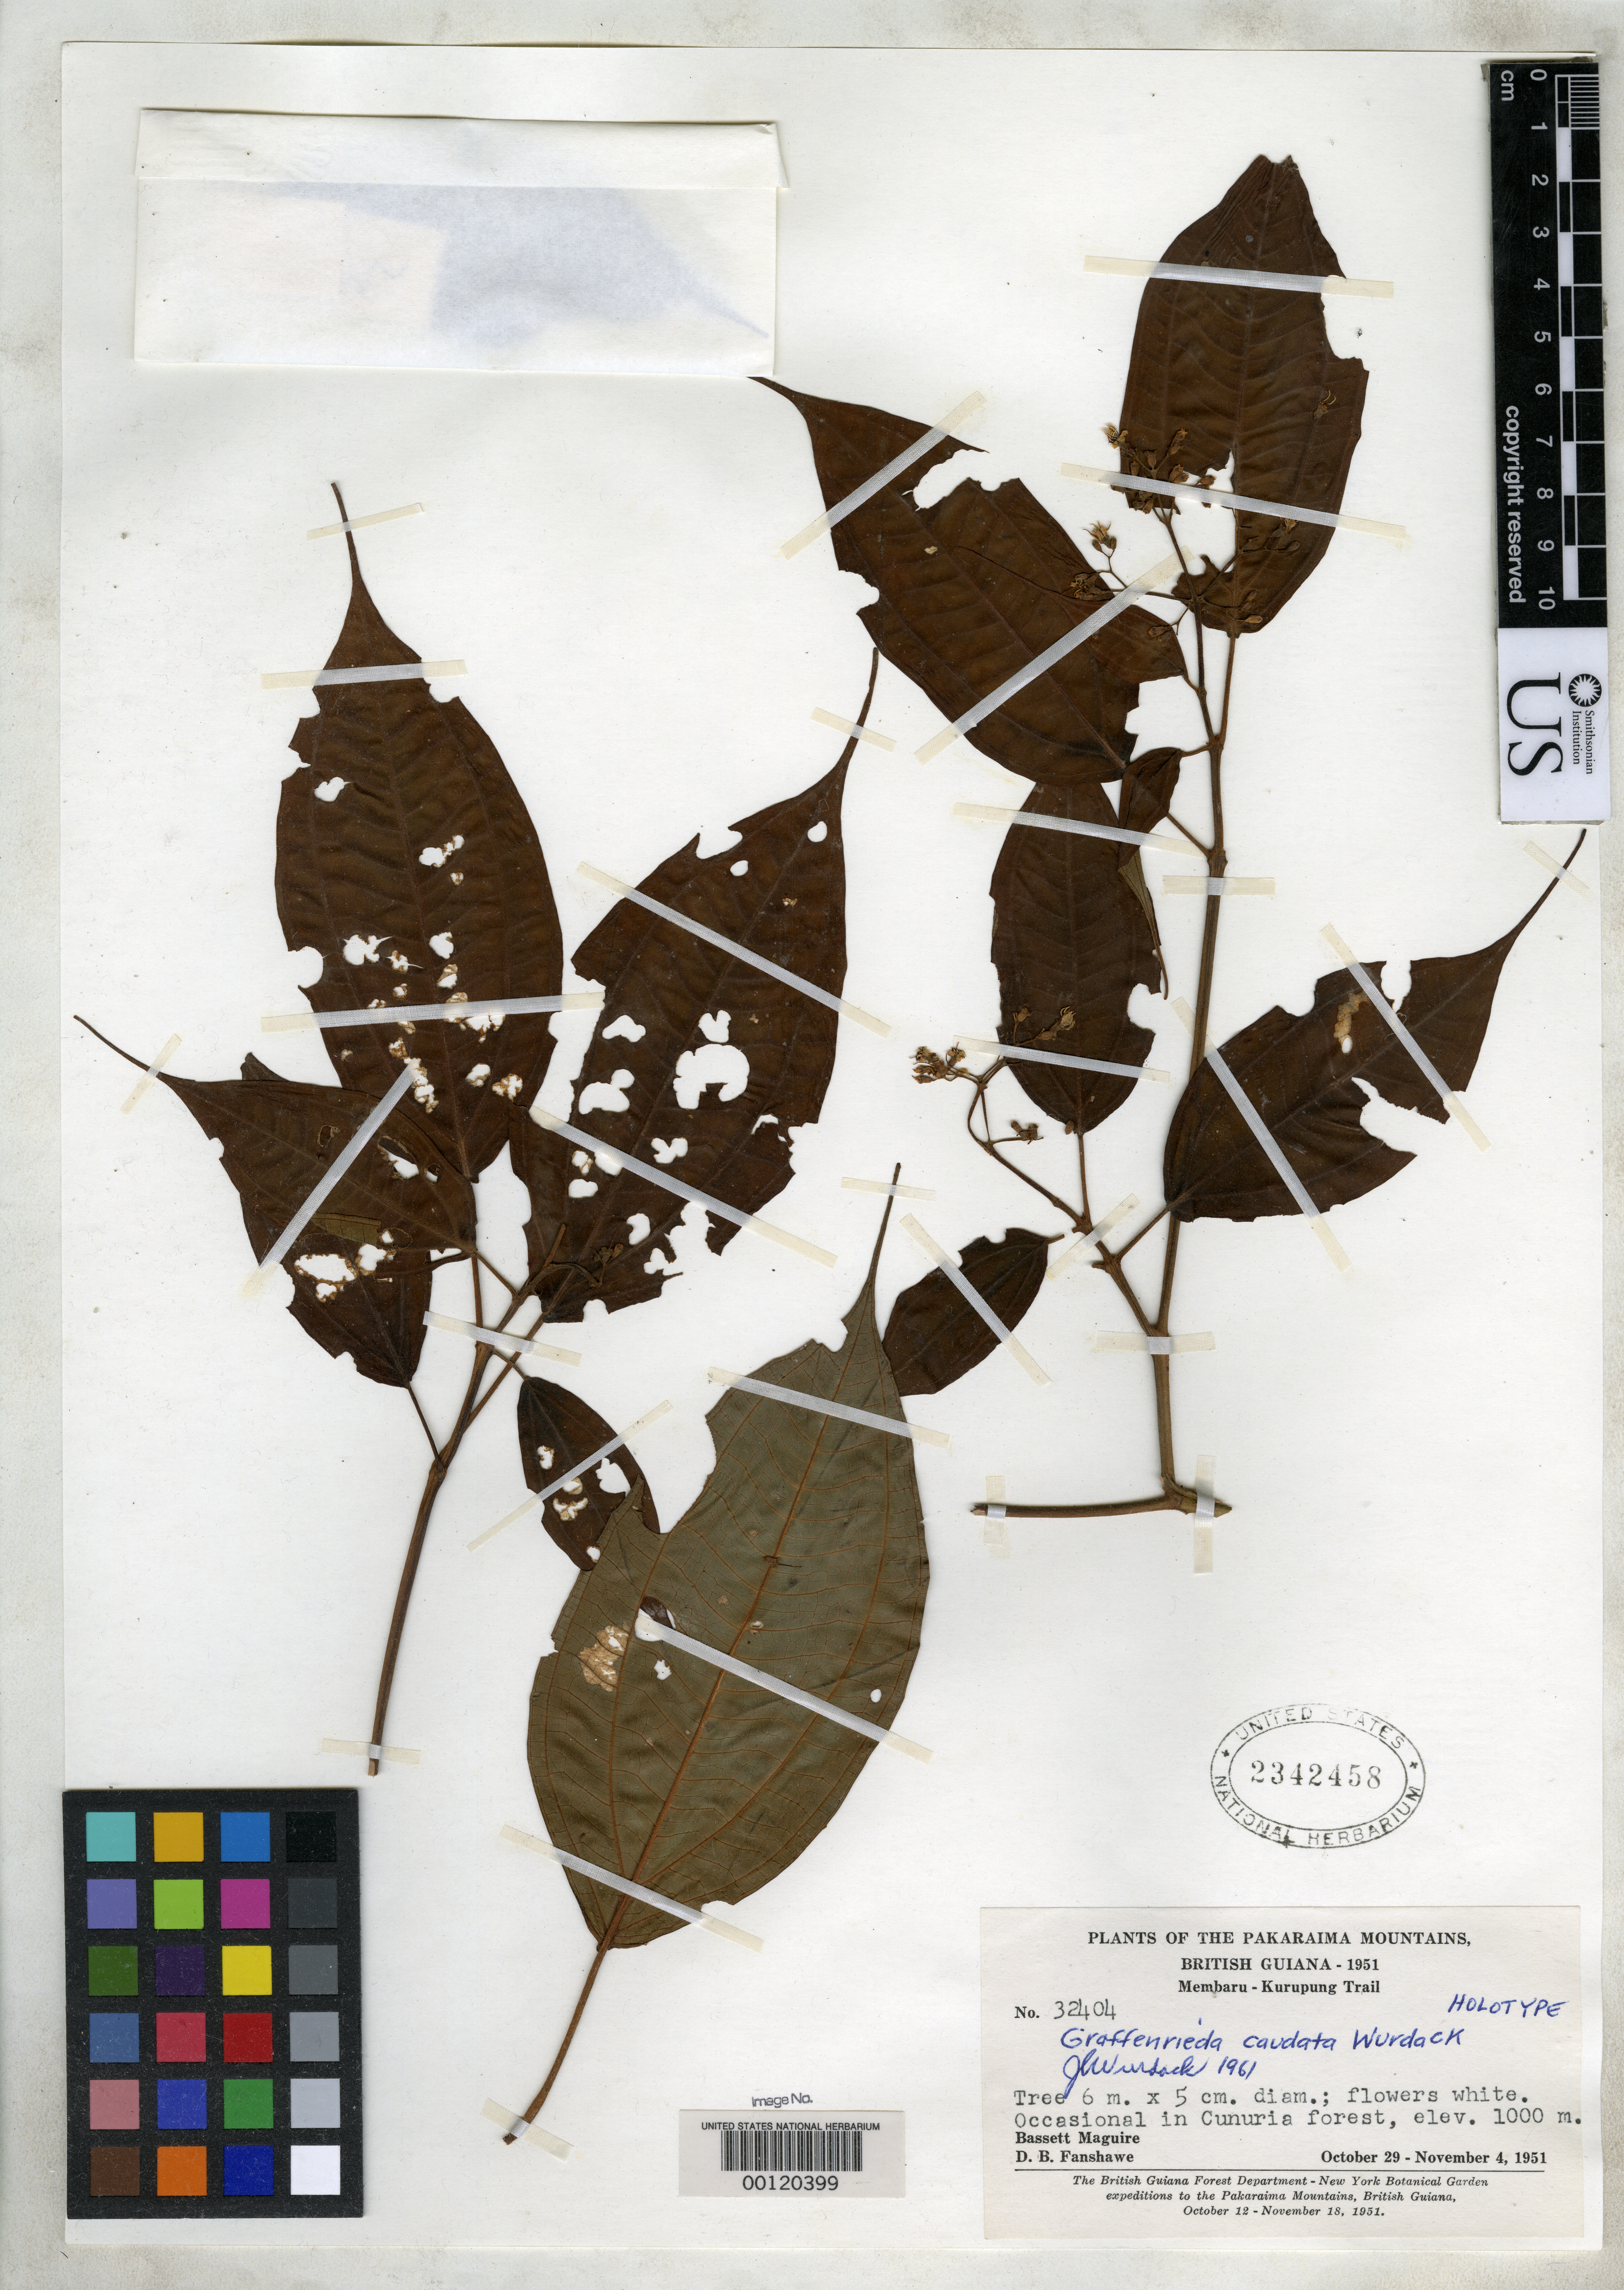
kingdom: Plantae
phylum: Tracheophyta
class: Magnoliopsida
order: Myrtales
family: Melastomataceae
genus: Graffenrieda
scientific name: Graffenrieda caudata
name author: Wurdack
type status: Holotype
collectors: B. Maguire & D. B. Fanshawe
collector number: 32404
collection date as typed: Oct 1951 to -- Nov 1951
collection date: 1951-10/1951-11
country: Guyana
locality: Membaru-Kurupung Trail.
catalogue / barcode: US 2342458